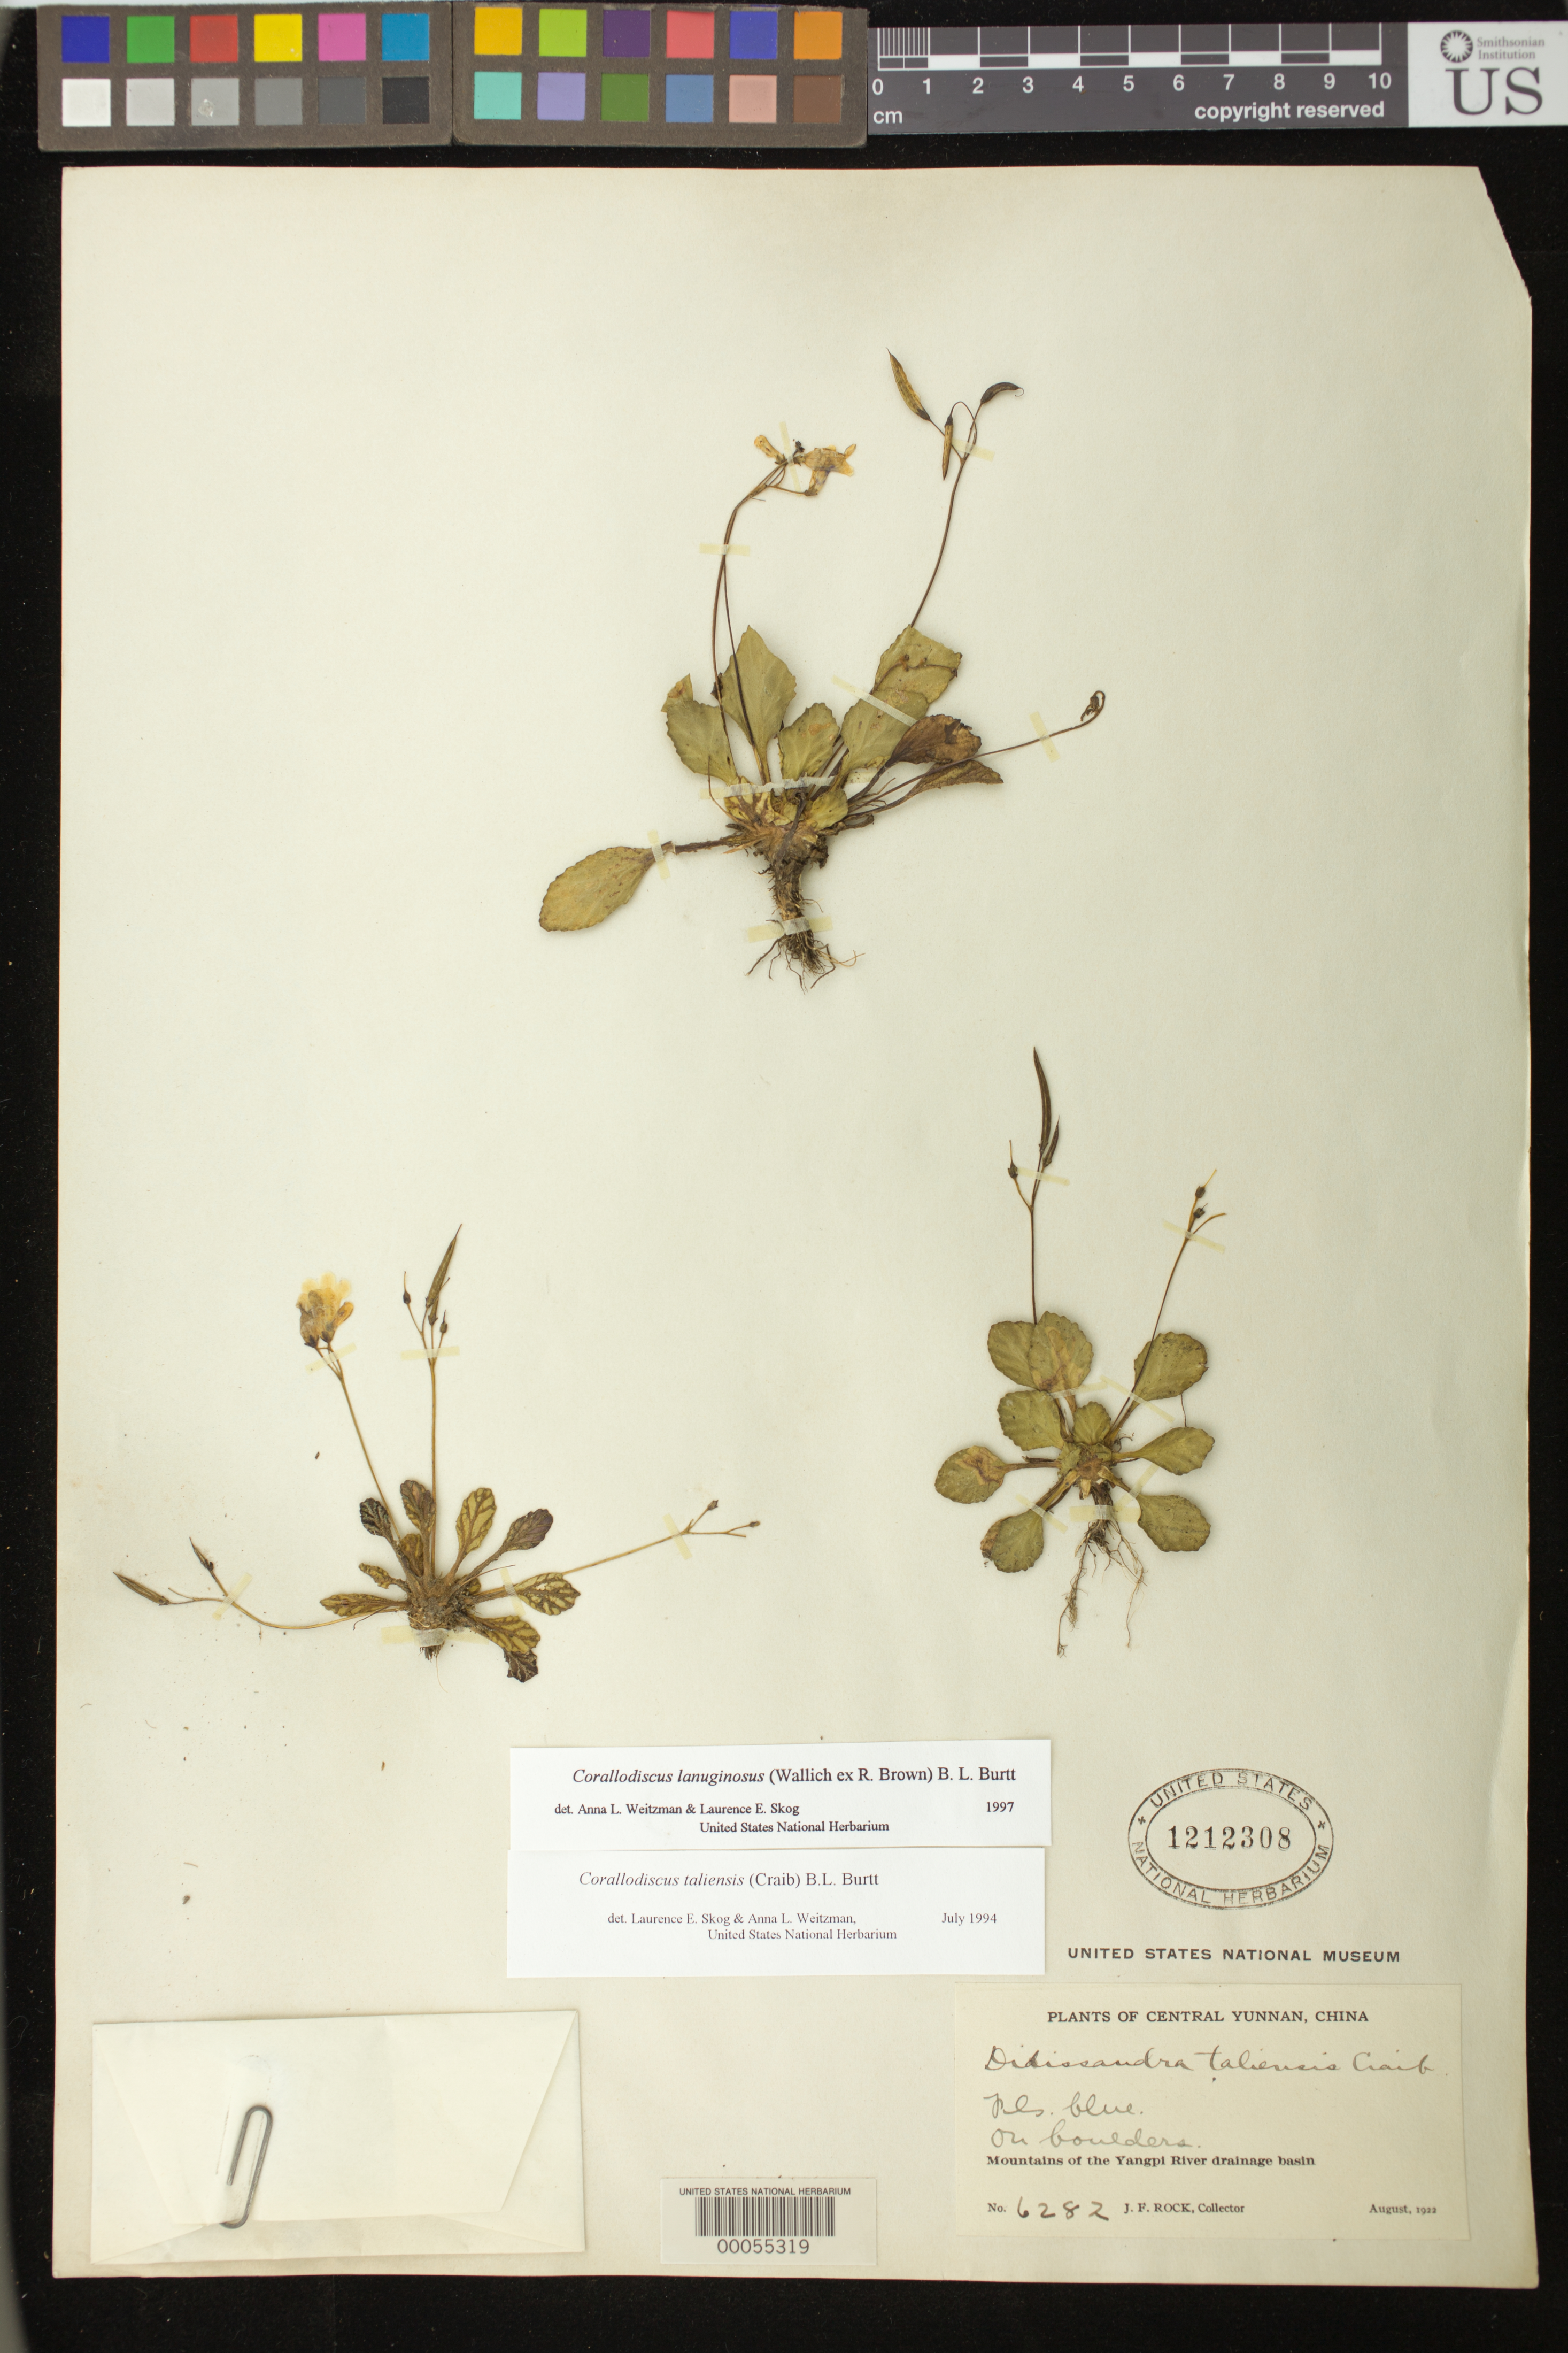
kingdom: Plantae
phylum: Tracheophyta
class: Magnoliopsida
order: Lamiales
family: Gesneriaceae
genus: Corallodiscus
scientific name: Corallodiscus taliensis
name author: (Craib) B.L. Burtt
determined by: Weitzman, A. L.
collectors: J. F. Rock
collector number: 6282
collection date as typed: Aug 1922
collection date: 1922-08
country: China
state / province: Yunnan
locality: Mountains of the yangpi river drainage basin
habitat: On boulders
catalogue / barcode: US 1212308